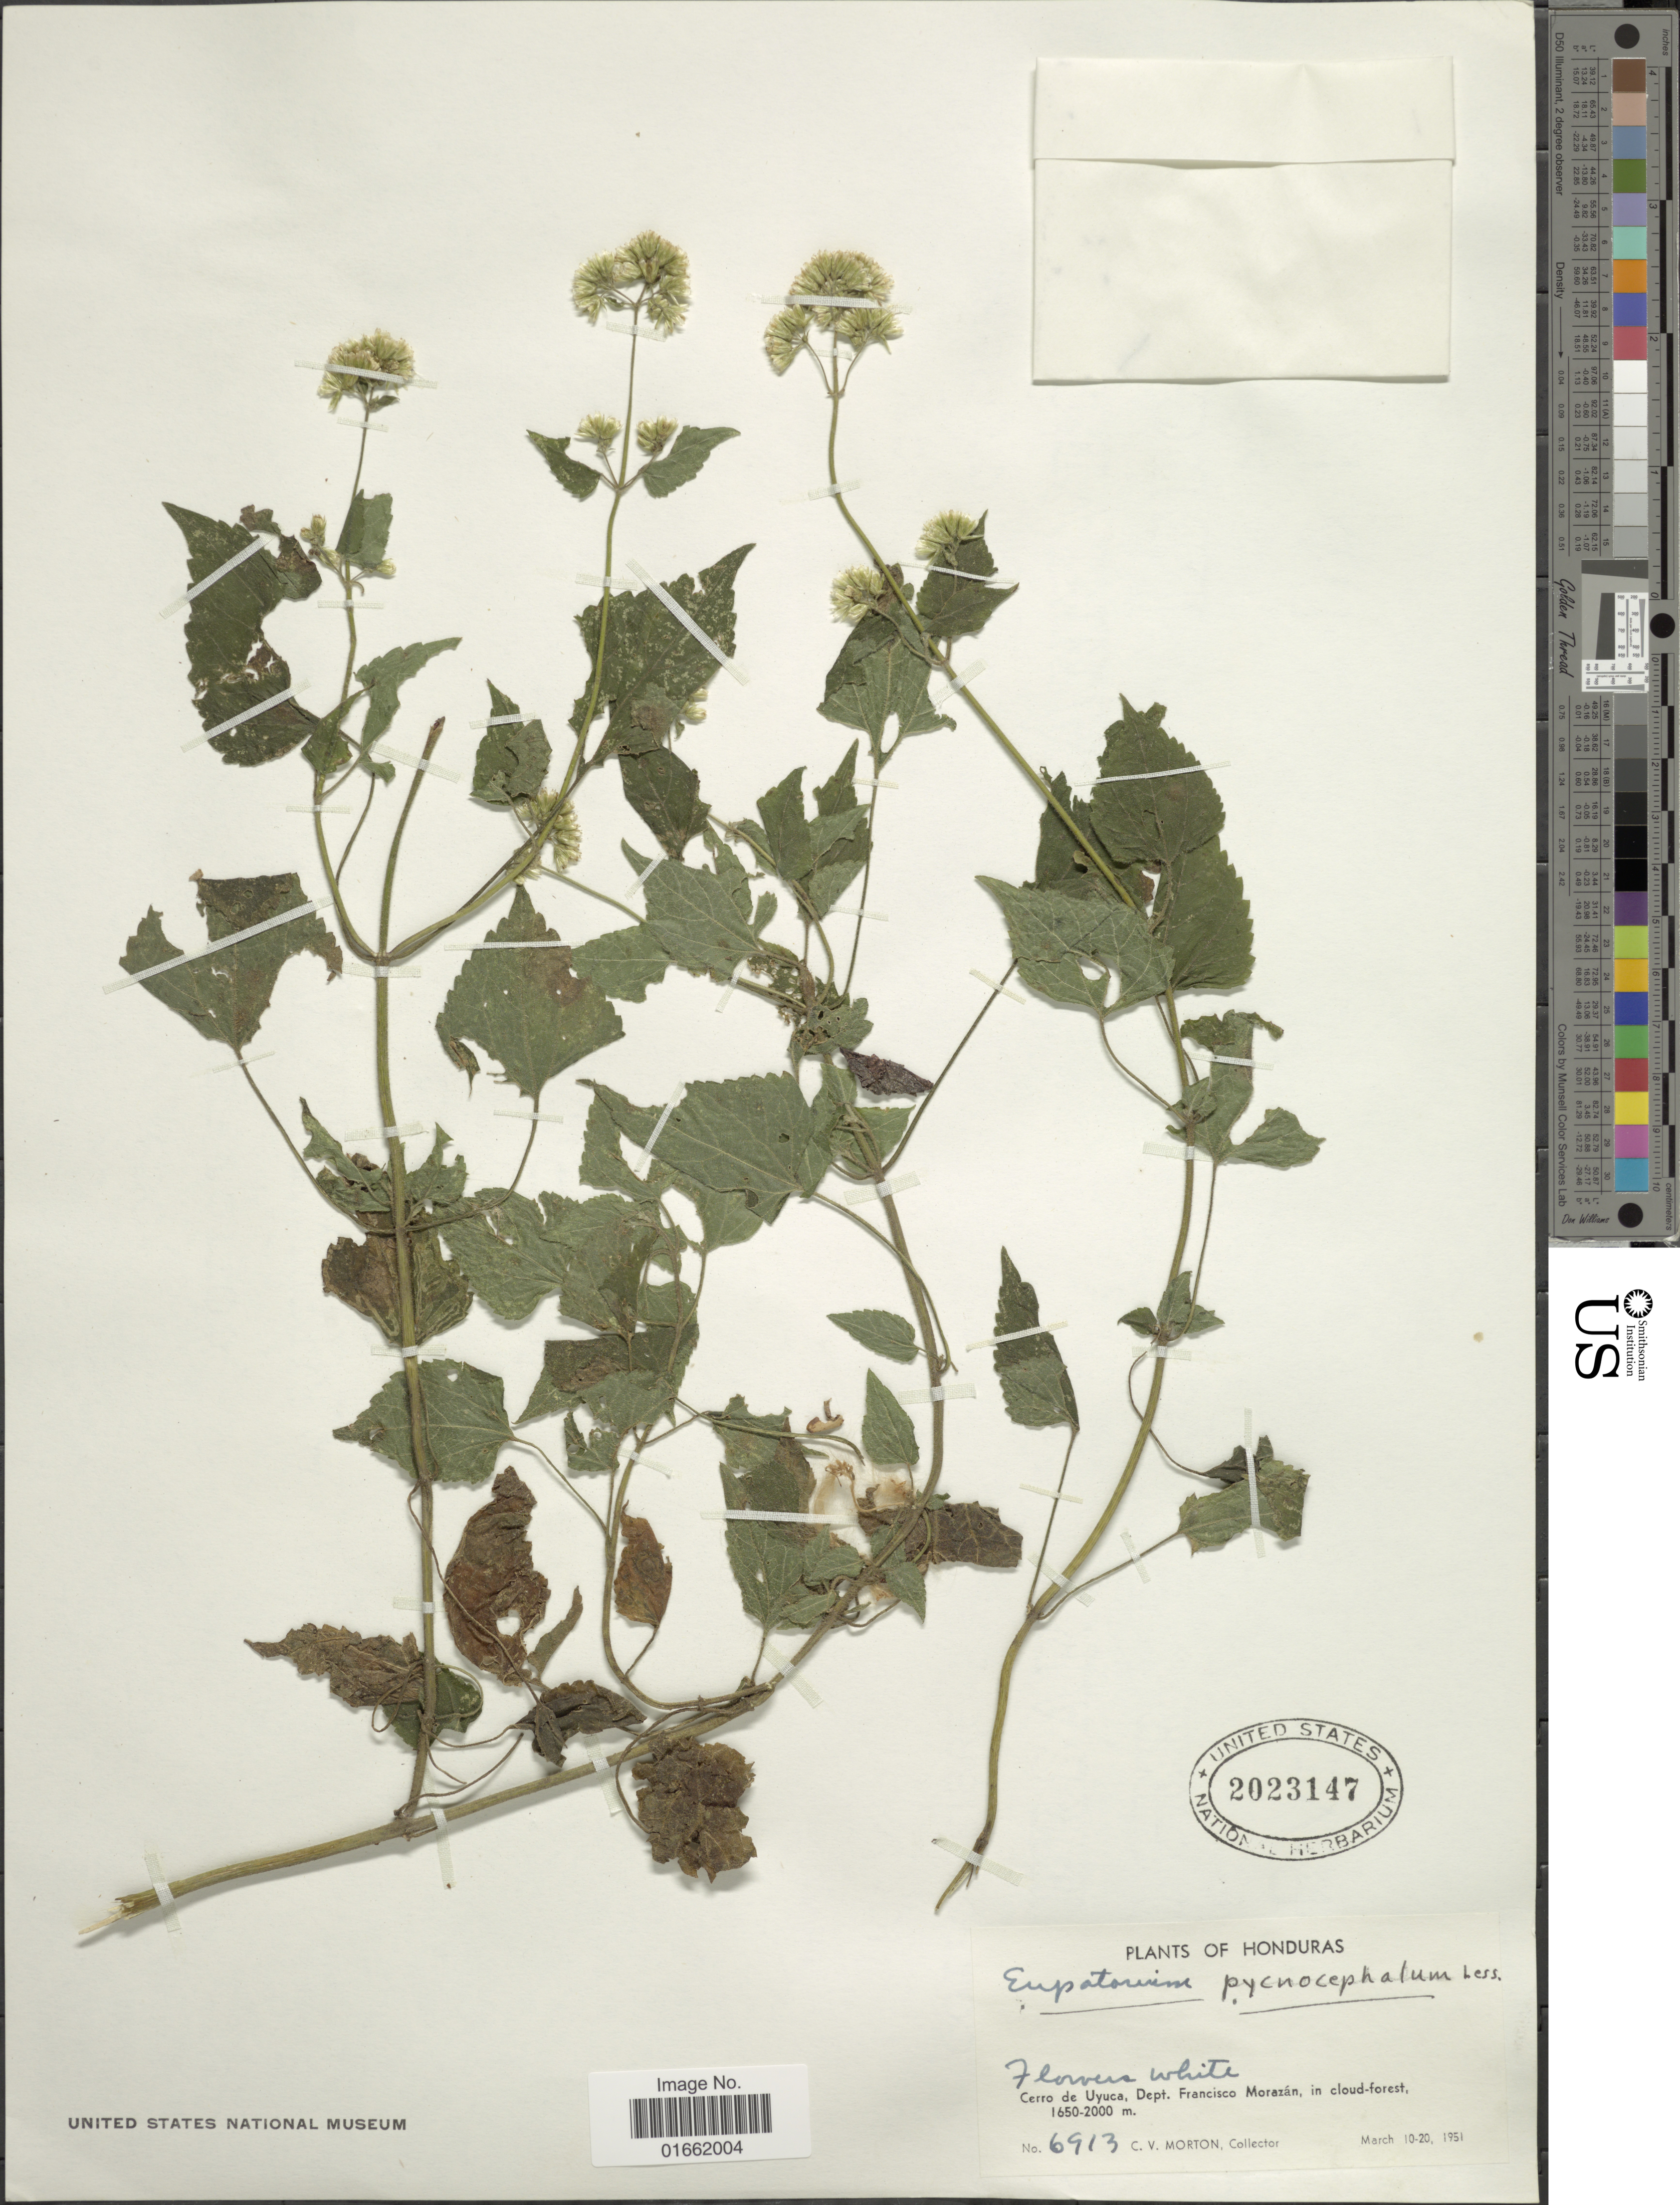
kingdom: Plantae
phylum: Tracheophyta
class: Magnoliopsida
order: Asterales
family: Asteraceae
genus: Fleischmannia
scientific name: Fleischmannia pycnocephala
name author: (Less.) R.M. King & H. Rob.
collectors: C. V. Morton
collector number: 6913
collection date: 1951-03-10/1951-03-20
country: Honduras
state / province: Fco. Morazán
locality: Cerro de Uyuca, Dept. Francisco Morazán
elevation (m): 1650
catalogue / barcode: US 2023147